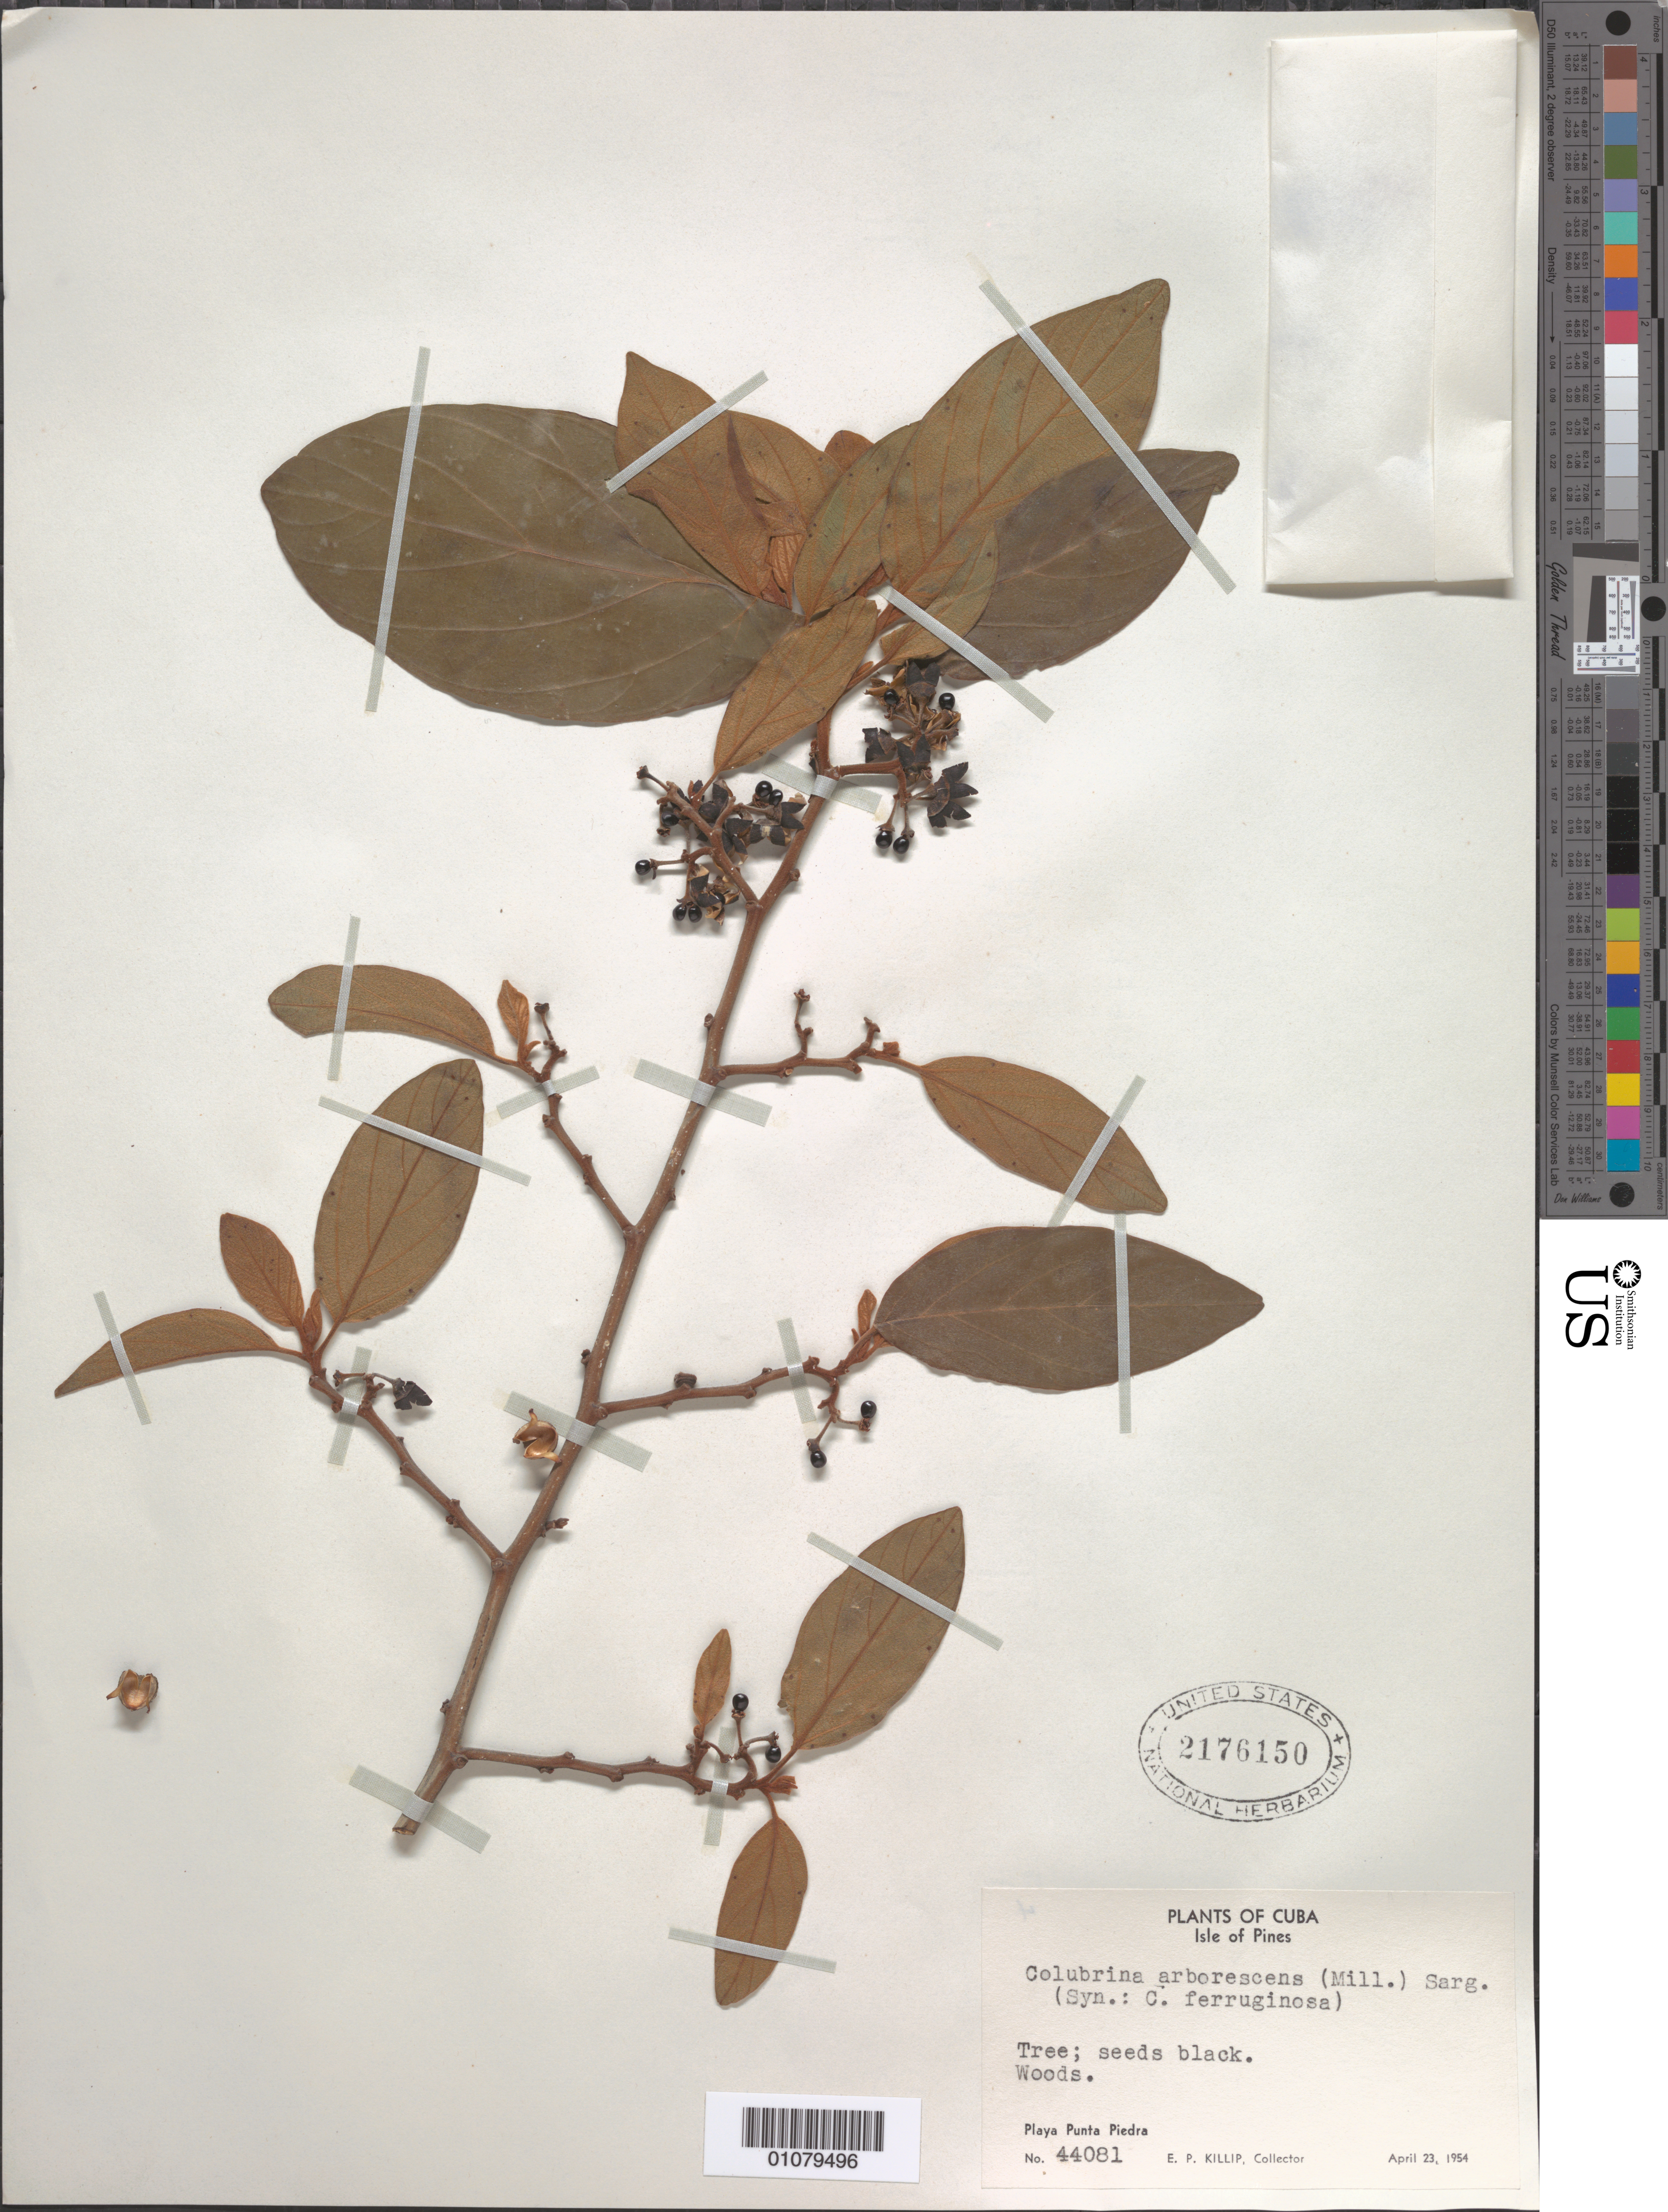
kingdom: Plantae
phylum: Tracheophyta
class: Magnoliopsida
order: Rosales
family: Rhamnaceae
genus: Colubrina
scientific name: Colubrina arborescens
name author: (Mill.) Sarg.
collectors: E. P. Killip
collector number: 44081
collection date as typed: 23 Apr 1954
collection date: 1954-04-23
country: Cuba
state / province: Isla de La Juventud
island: Isla de la Juventud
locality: Isle of Pines, Playa Punta Piedra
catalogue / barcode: US 2176150